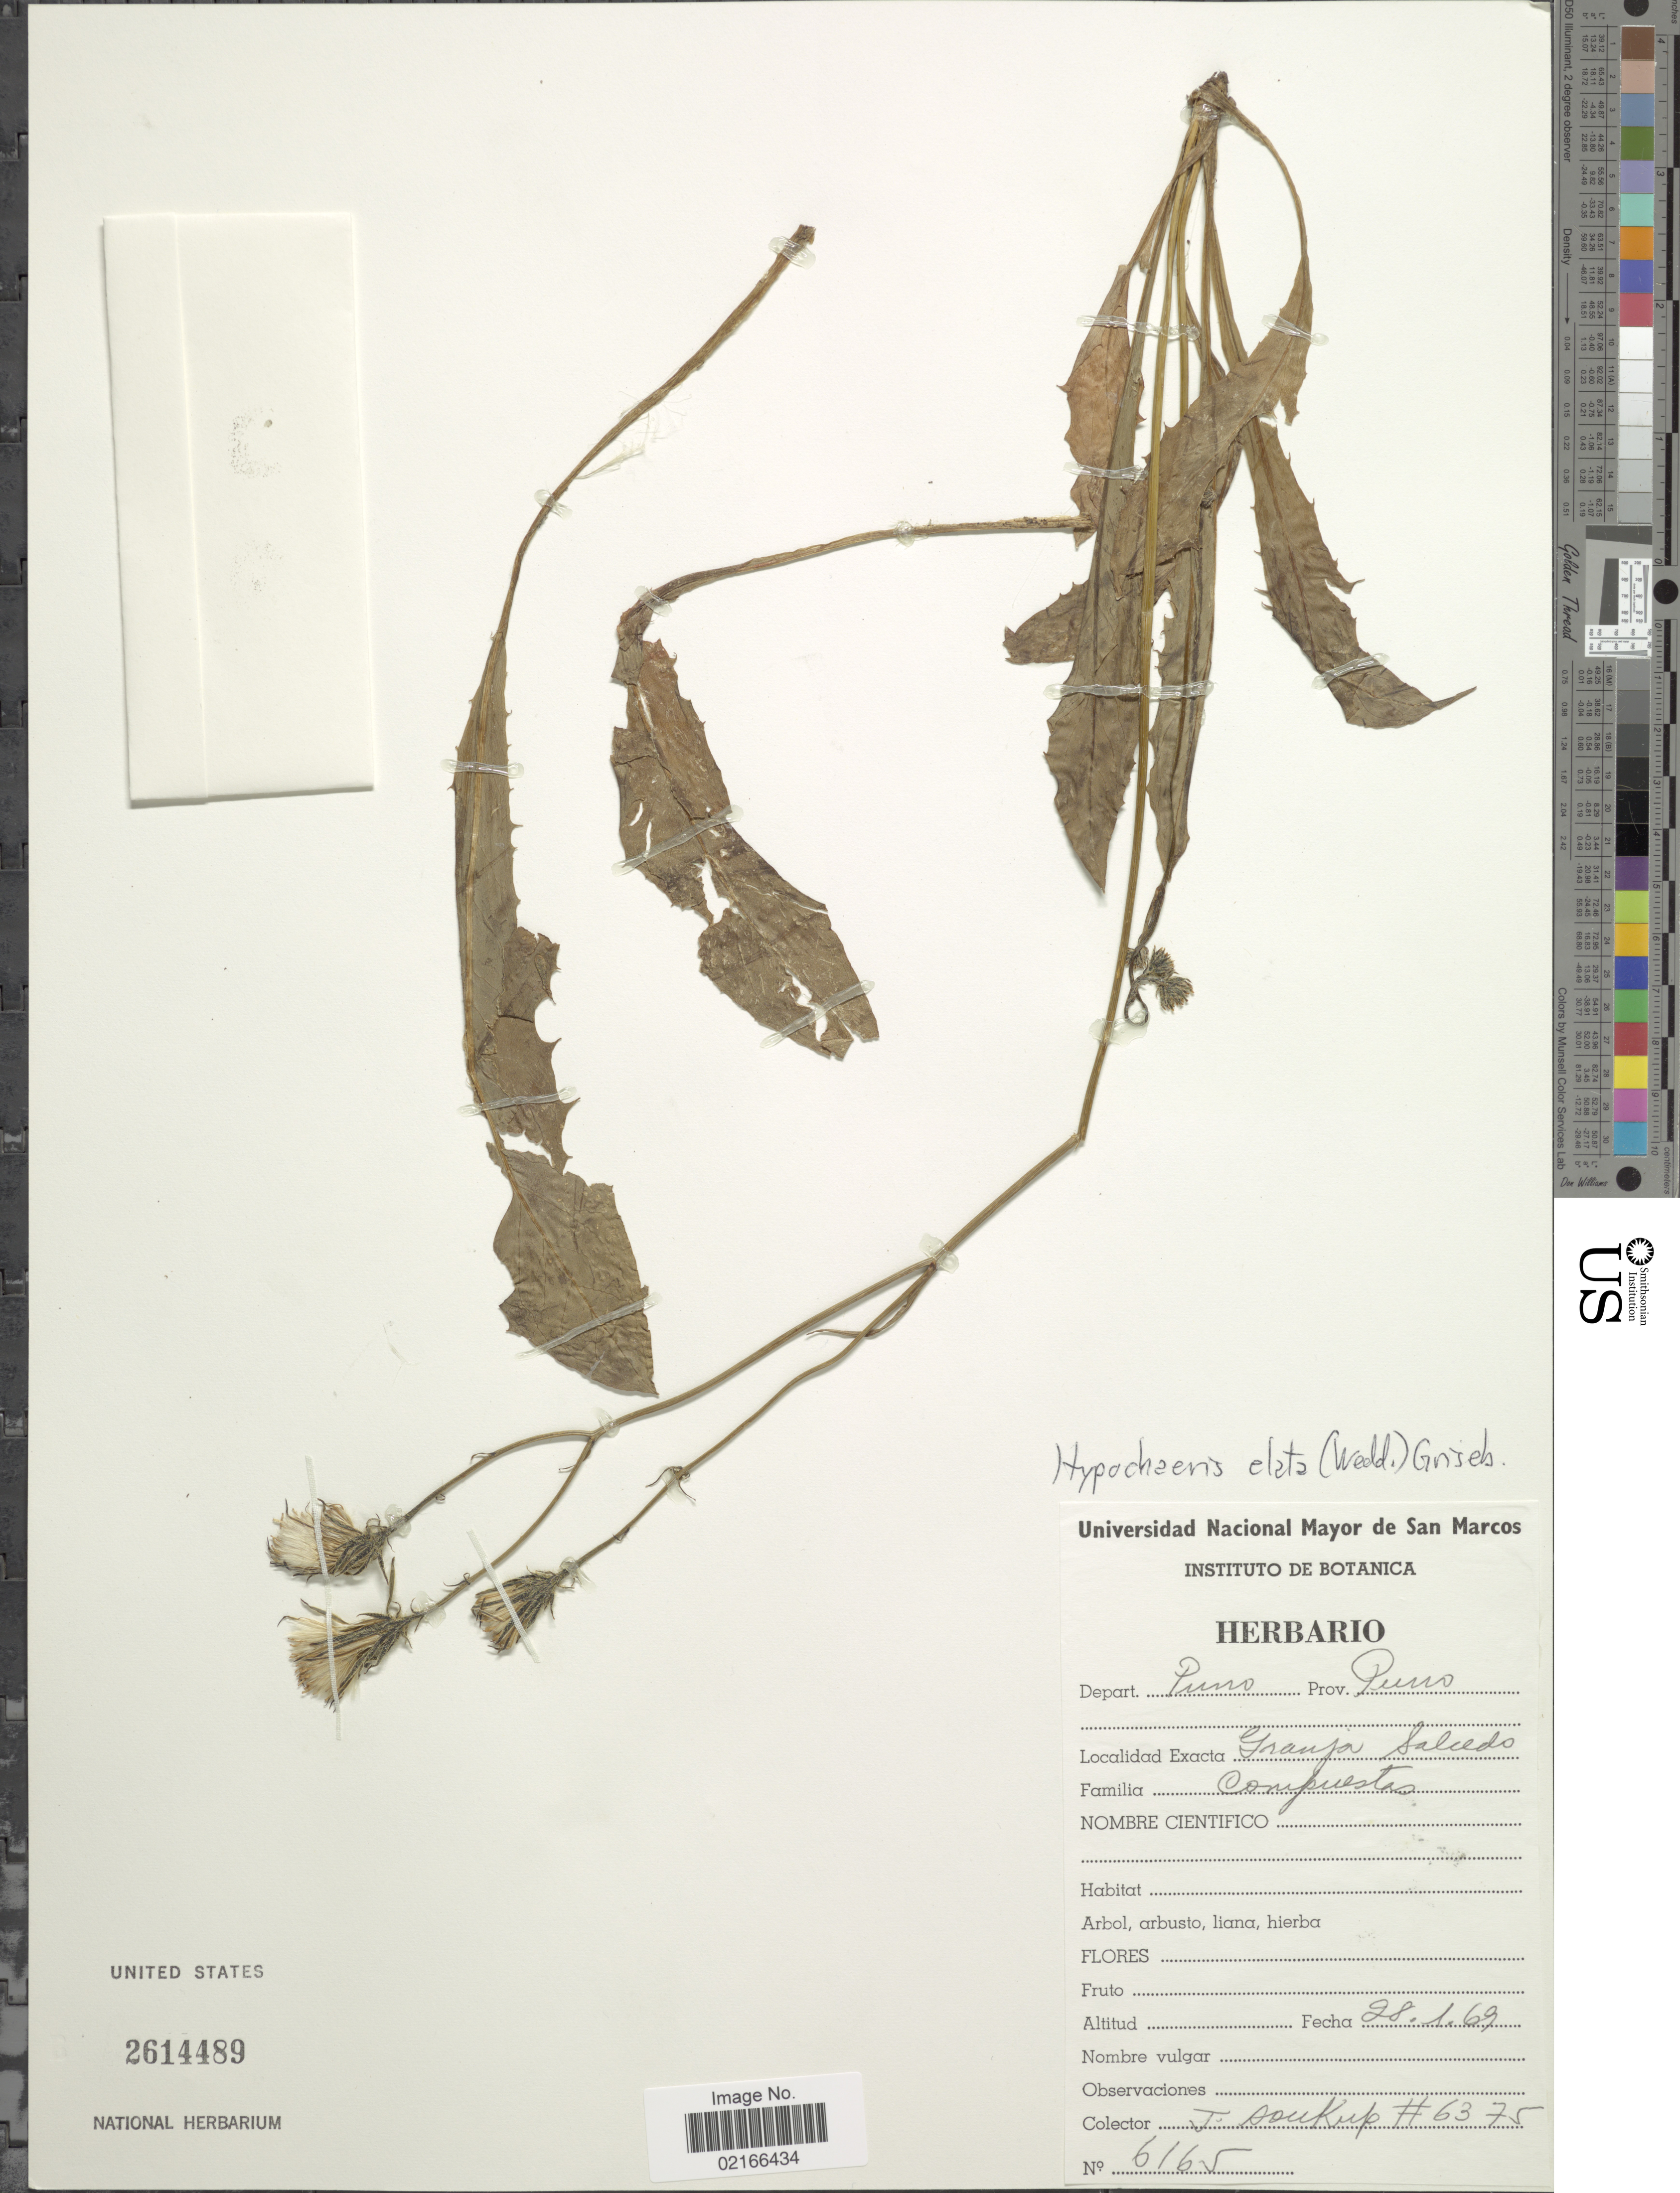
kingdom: Plantae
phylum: Tracheophyta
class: Magnoliopsida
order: Asterales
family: Asteraceae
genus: Hypochaeris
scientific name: Hypochaeris elata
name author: (Wedd.) Griseb.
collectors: J. Soukup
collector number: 6375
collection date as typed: Transcribed d/m/y: 28/1/69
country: Peru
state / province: Puno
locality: Granja Salcedo, Prov. Puno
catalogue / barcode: US 2614489